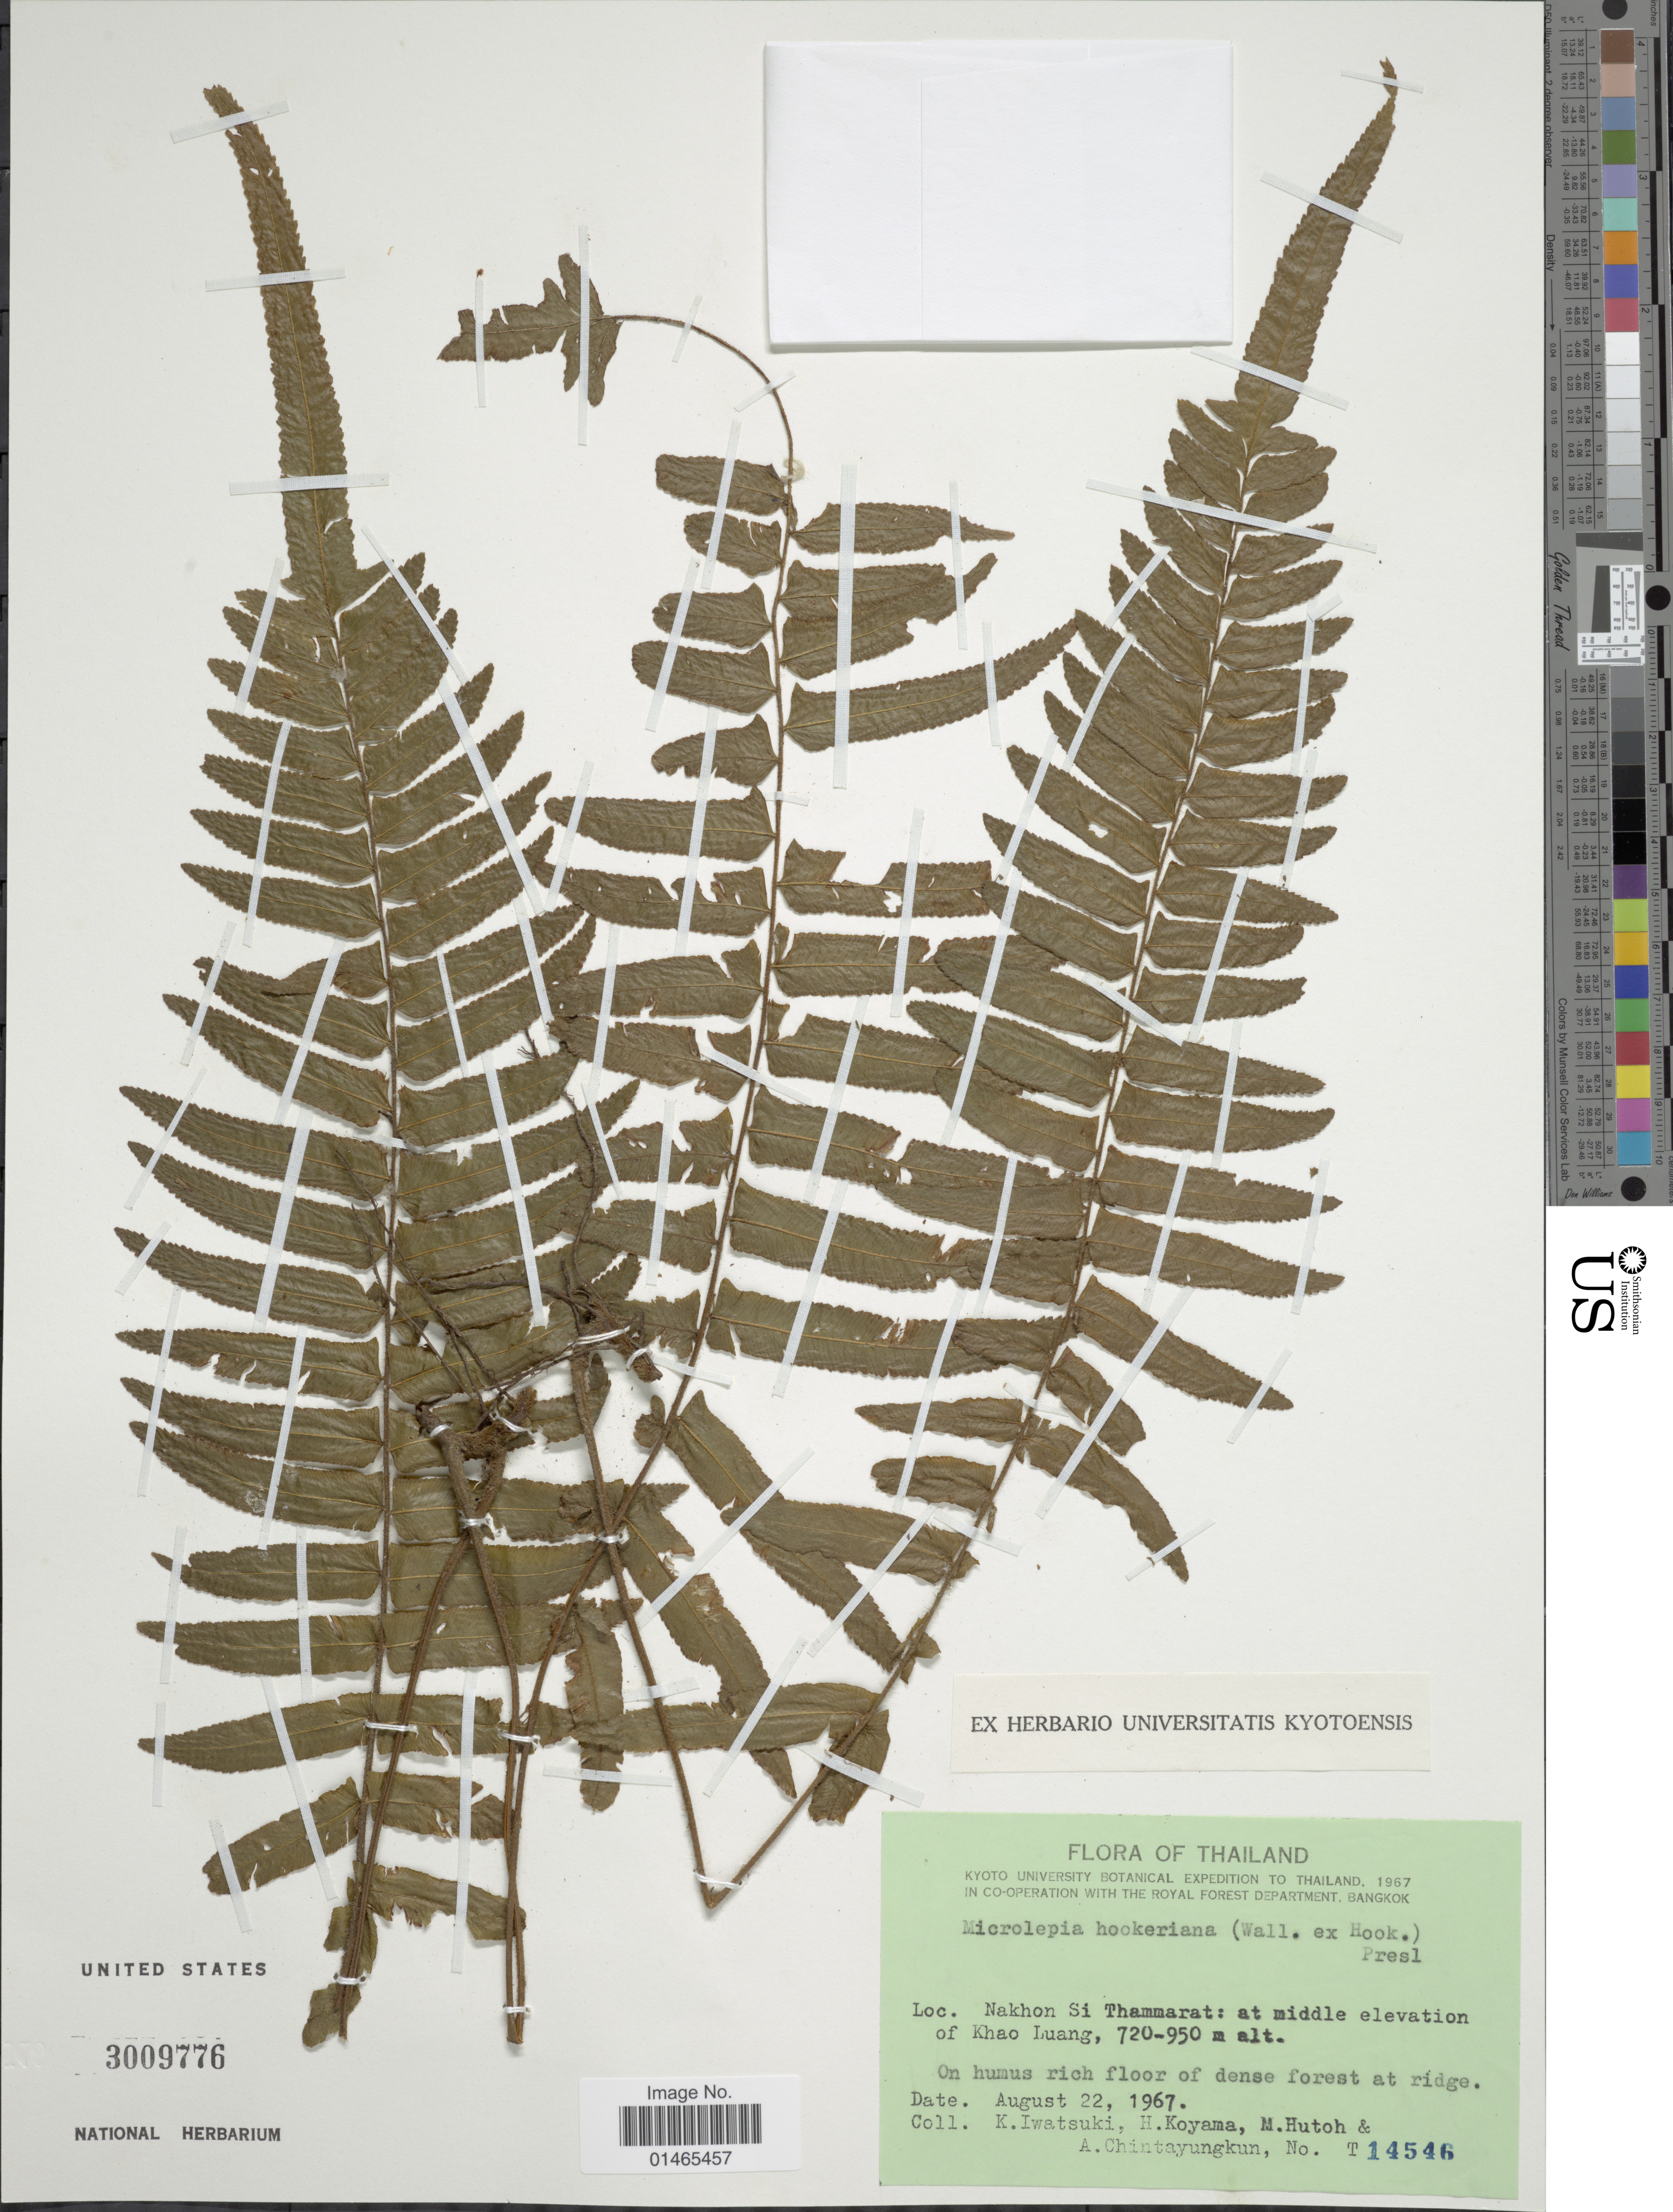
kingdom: Plantae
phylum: Tracheophyta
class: Polypodiopsida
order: Polypodiales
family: Dennstaedtiaceae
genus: Microlepia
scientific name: Microlepia hookeriana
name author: (Wall. ex Hook.) C. Presl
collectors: K. Iwatsuki, H. Koyama, M. Hutoh & A. Chintayungkun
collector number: T14546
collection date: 1967-08-22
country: Thailand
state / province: Nakhon Si Thammarat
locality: Khao, Luang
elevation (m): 720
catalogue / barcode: US 3009776